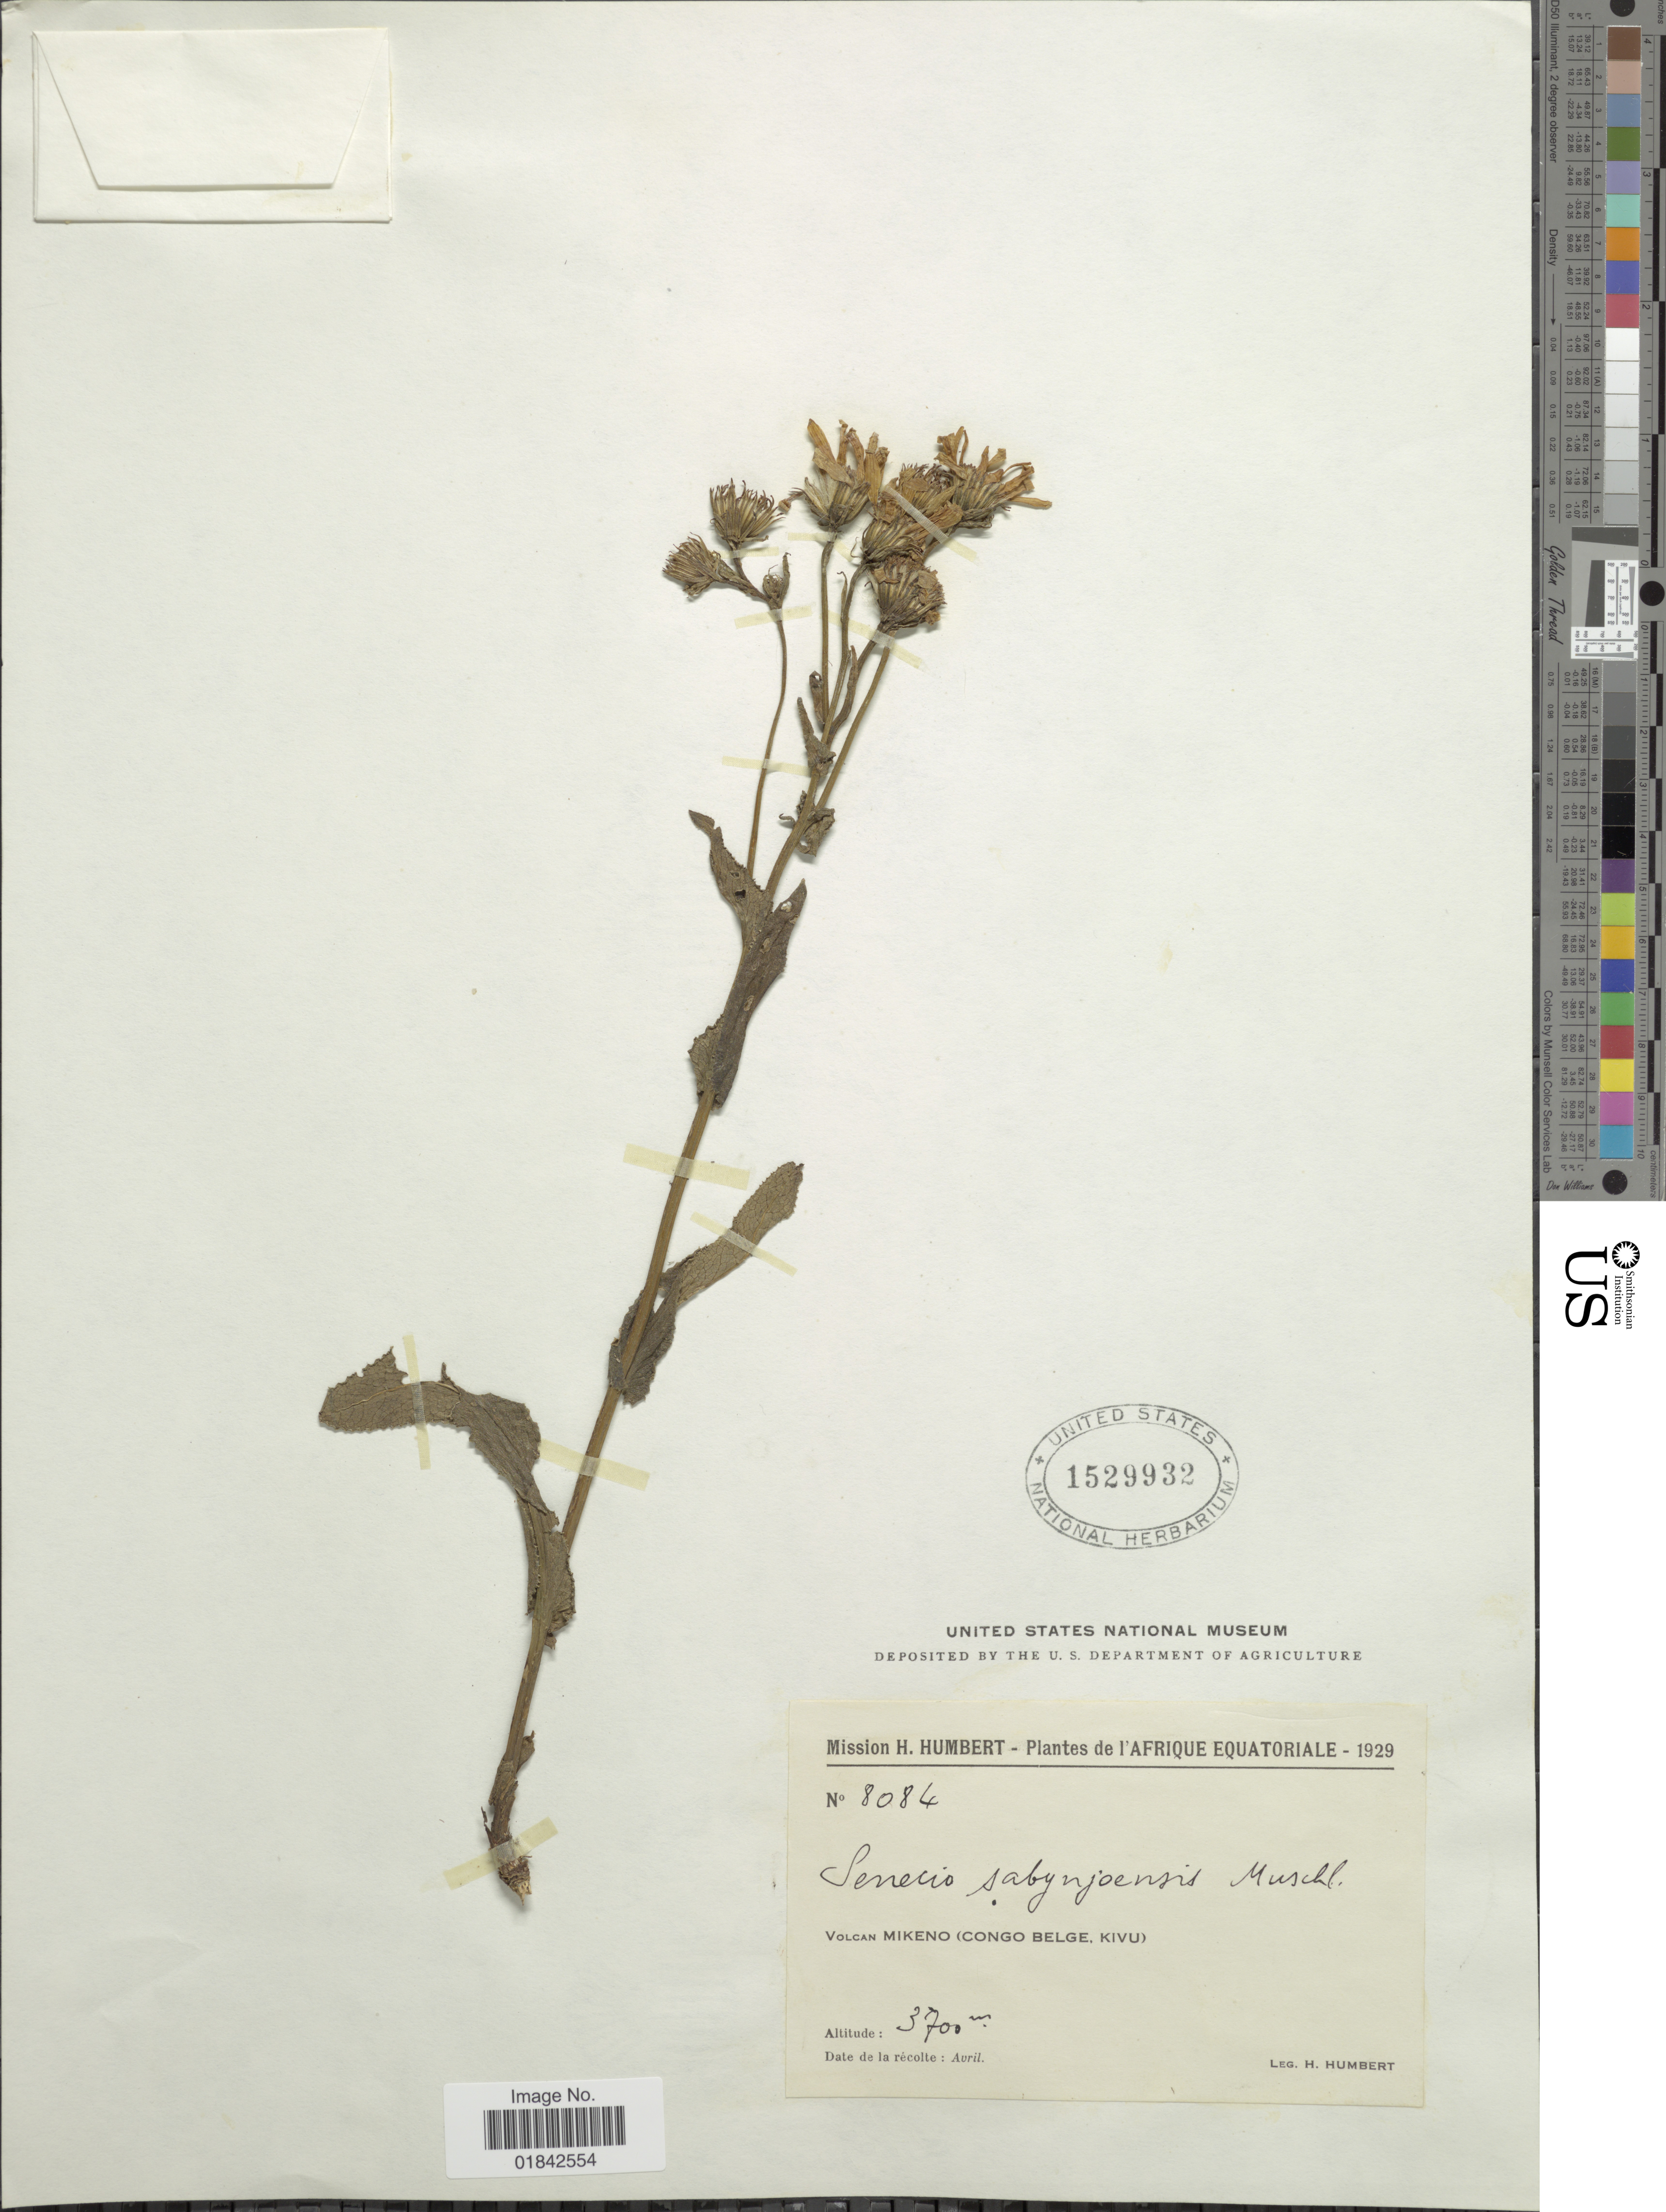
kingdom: Plantae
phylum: Tracheophyta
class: Magnoliopsida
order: Asterales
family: Asteraceae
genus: Senecio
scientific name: Senecio sabinjoensis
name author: Muschl.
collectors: H. Humbert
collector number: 8084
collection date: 1929-04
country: Congo, Democratic Republic of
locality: I'Afrique Equatoriale, Volcan Mikeno (Congo Belge, Kivu)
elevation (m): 3700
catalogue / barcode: US 1529932